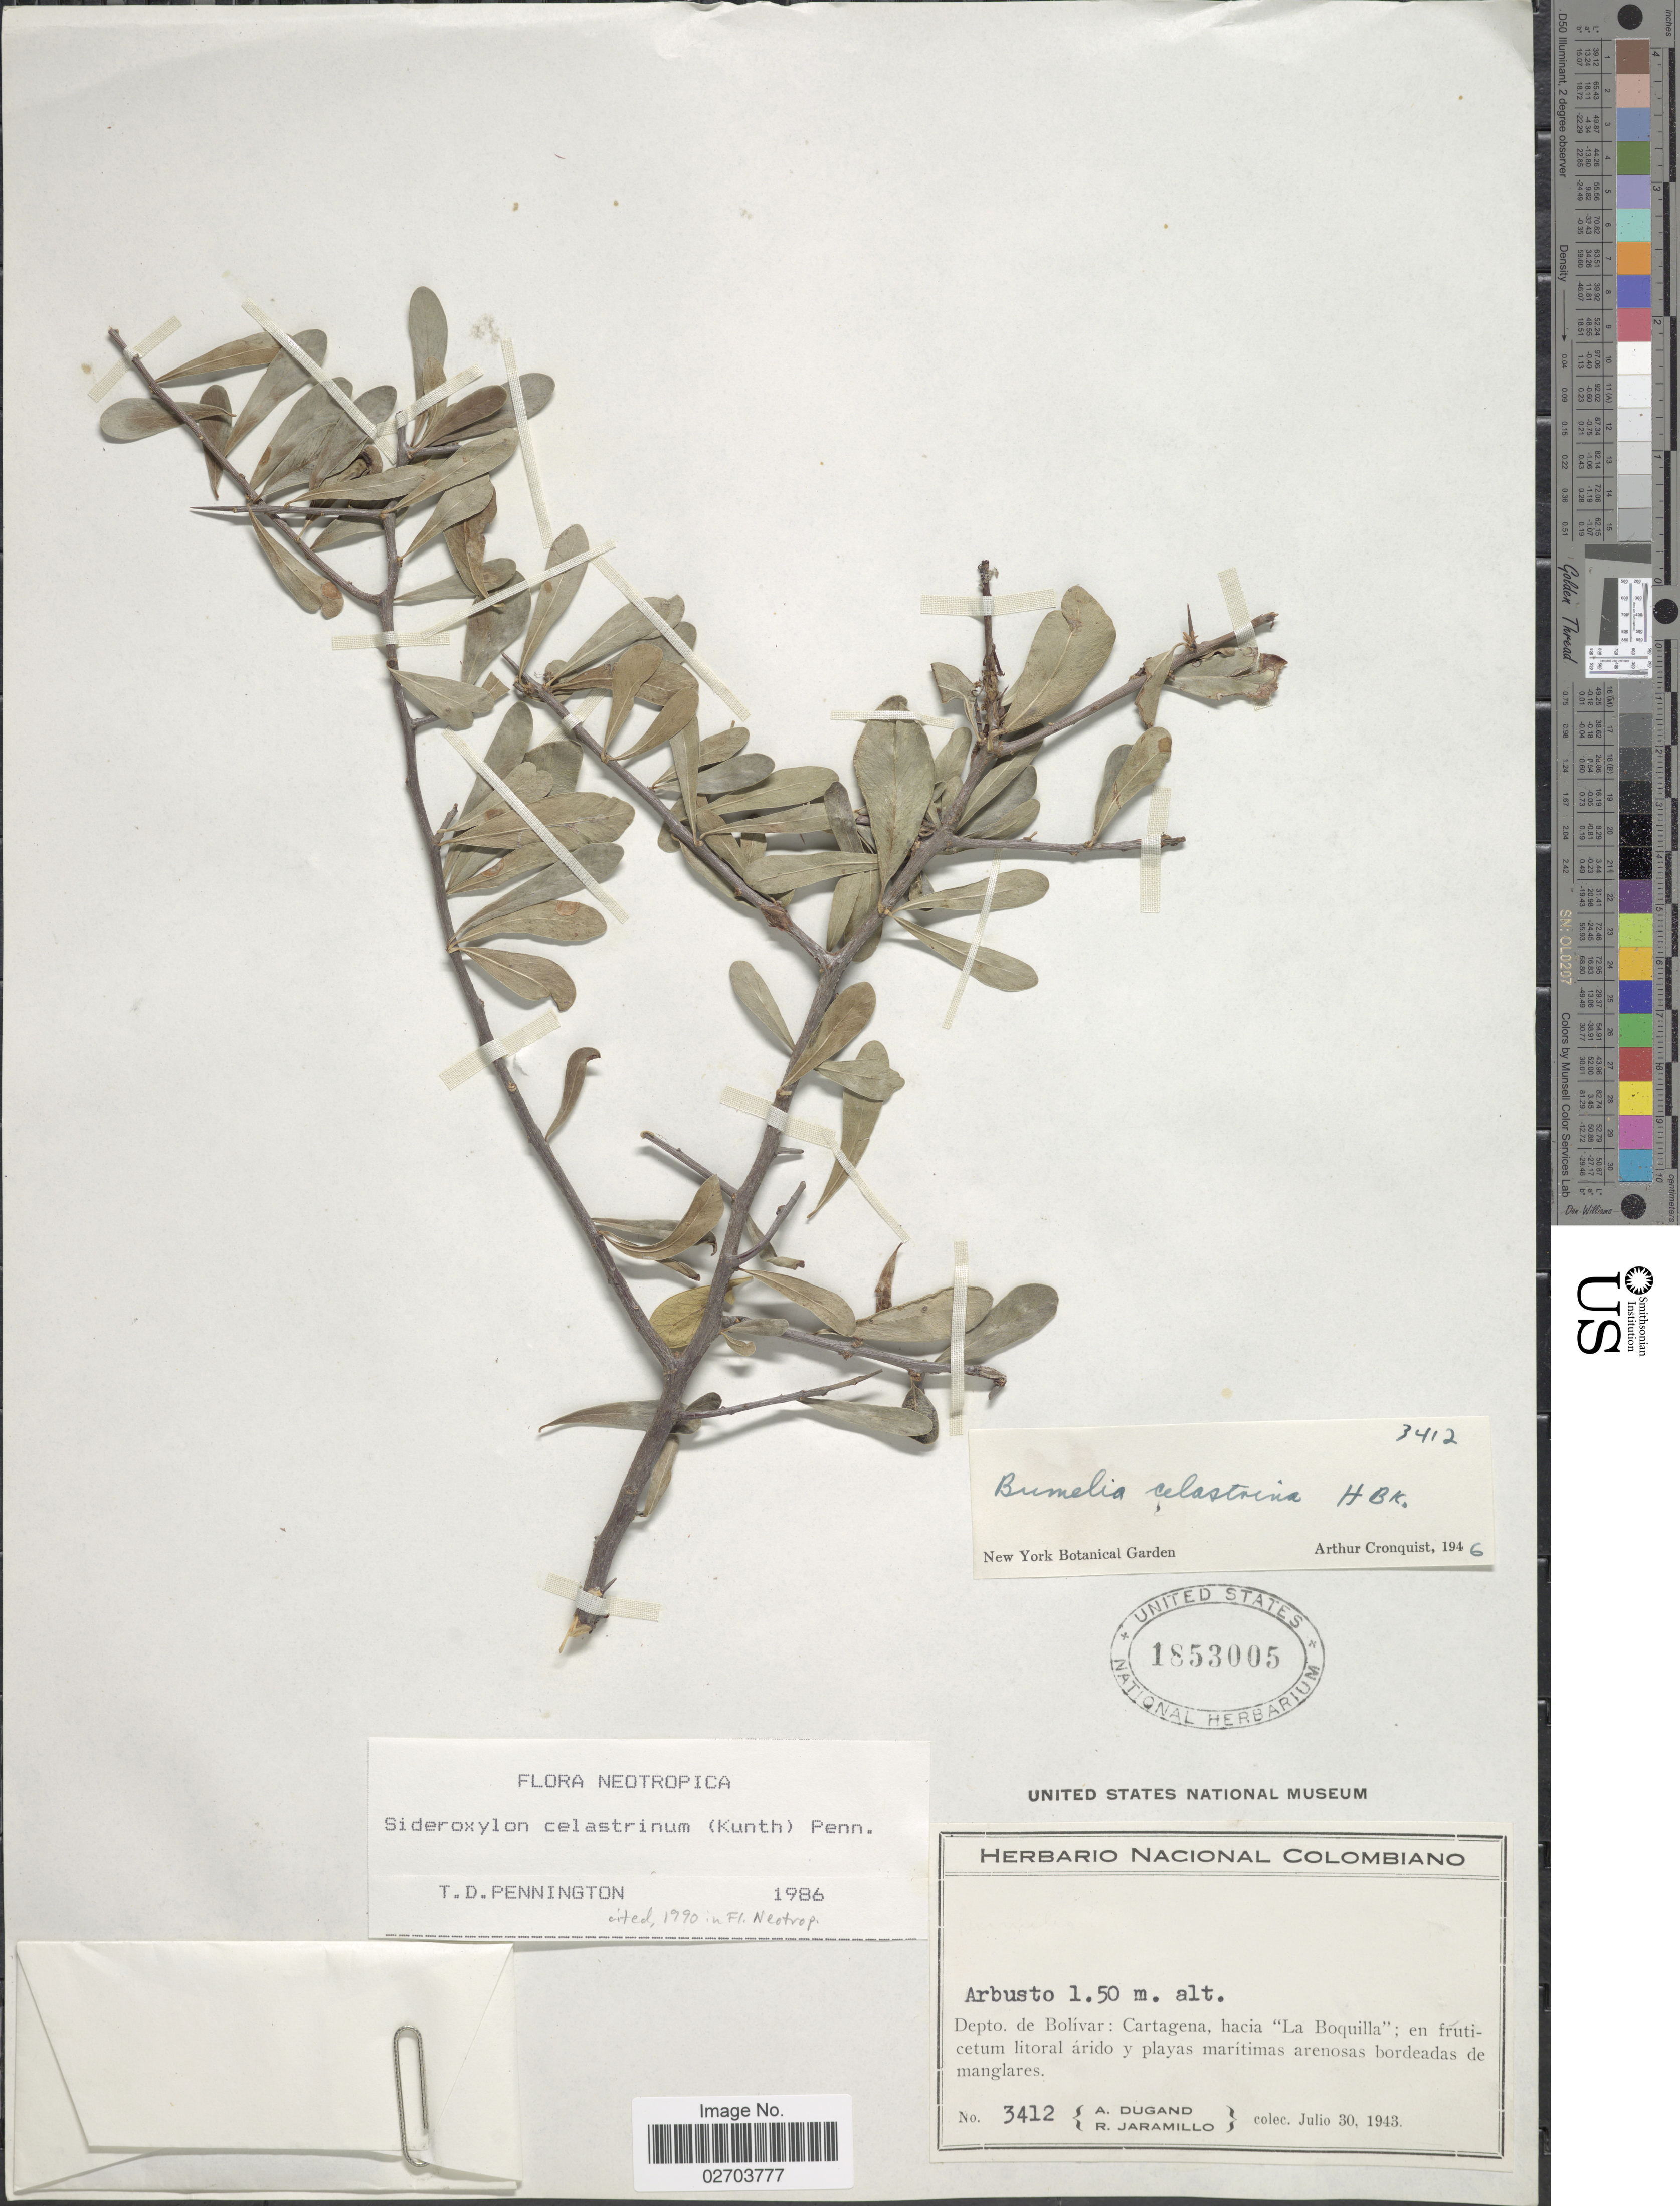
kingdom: Plantae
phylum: Tracheophyta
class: Magnoliopsida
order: Ericales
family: Sapotaceae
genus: Sideroxylon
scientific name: Sideroxylon celastrinum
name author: (Kunth) T.D. Penn.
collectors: A. Dugand & R. Jaramillo M.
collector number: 3412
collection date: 1943-07-30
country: Colombia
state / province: Bolívar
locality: Cartagena, hacia "La Boquilla"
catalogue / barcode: US 1853005